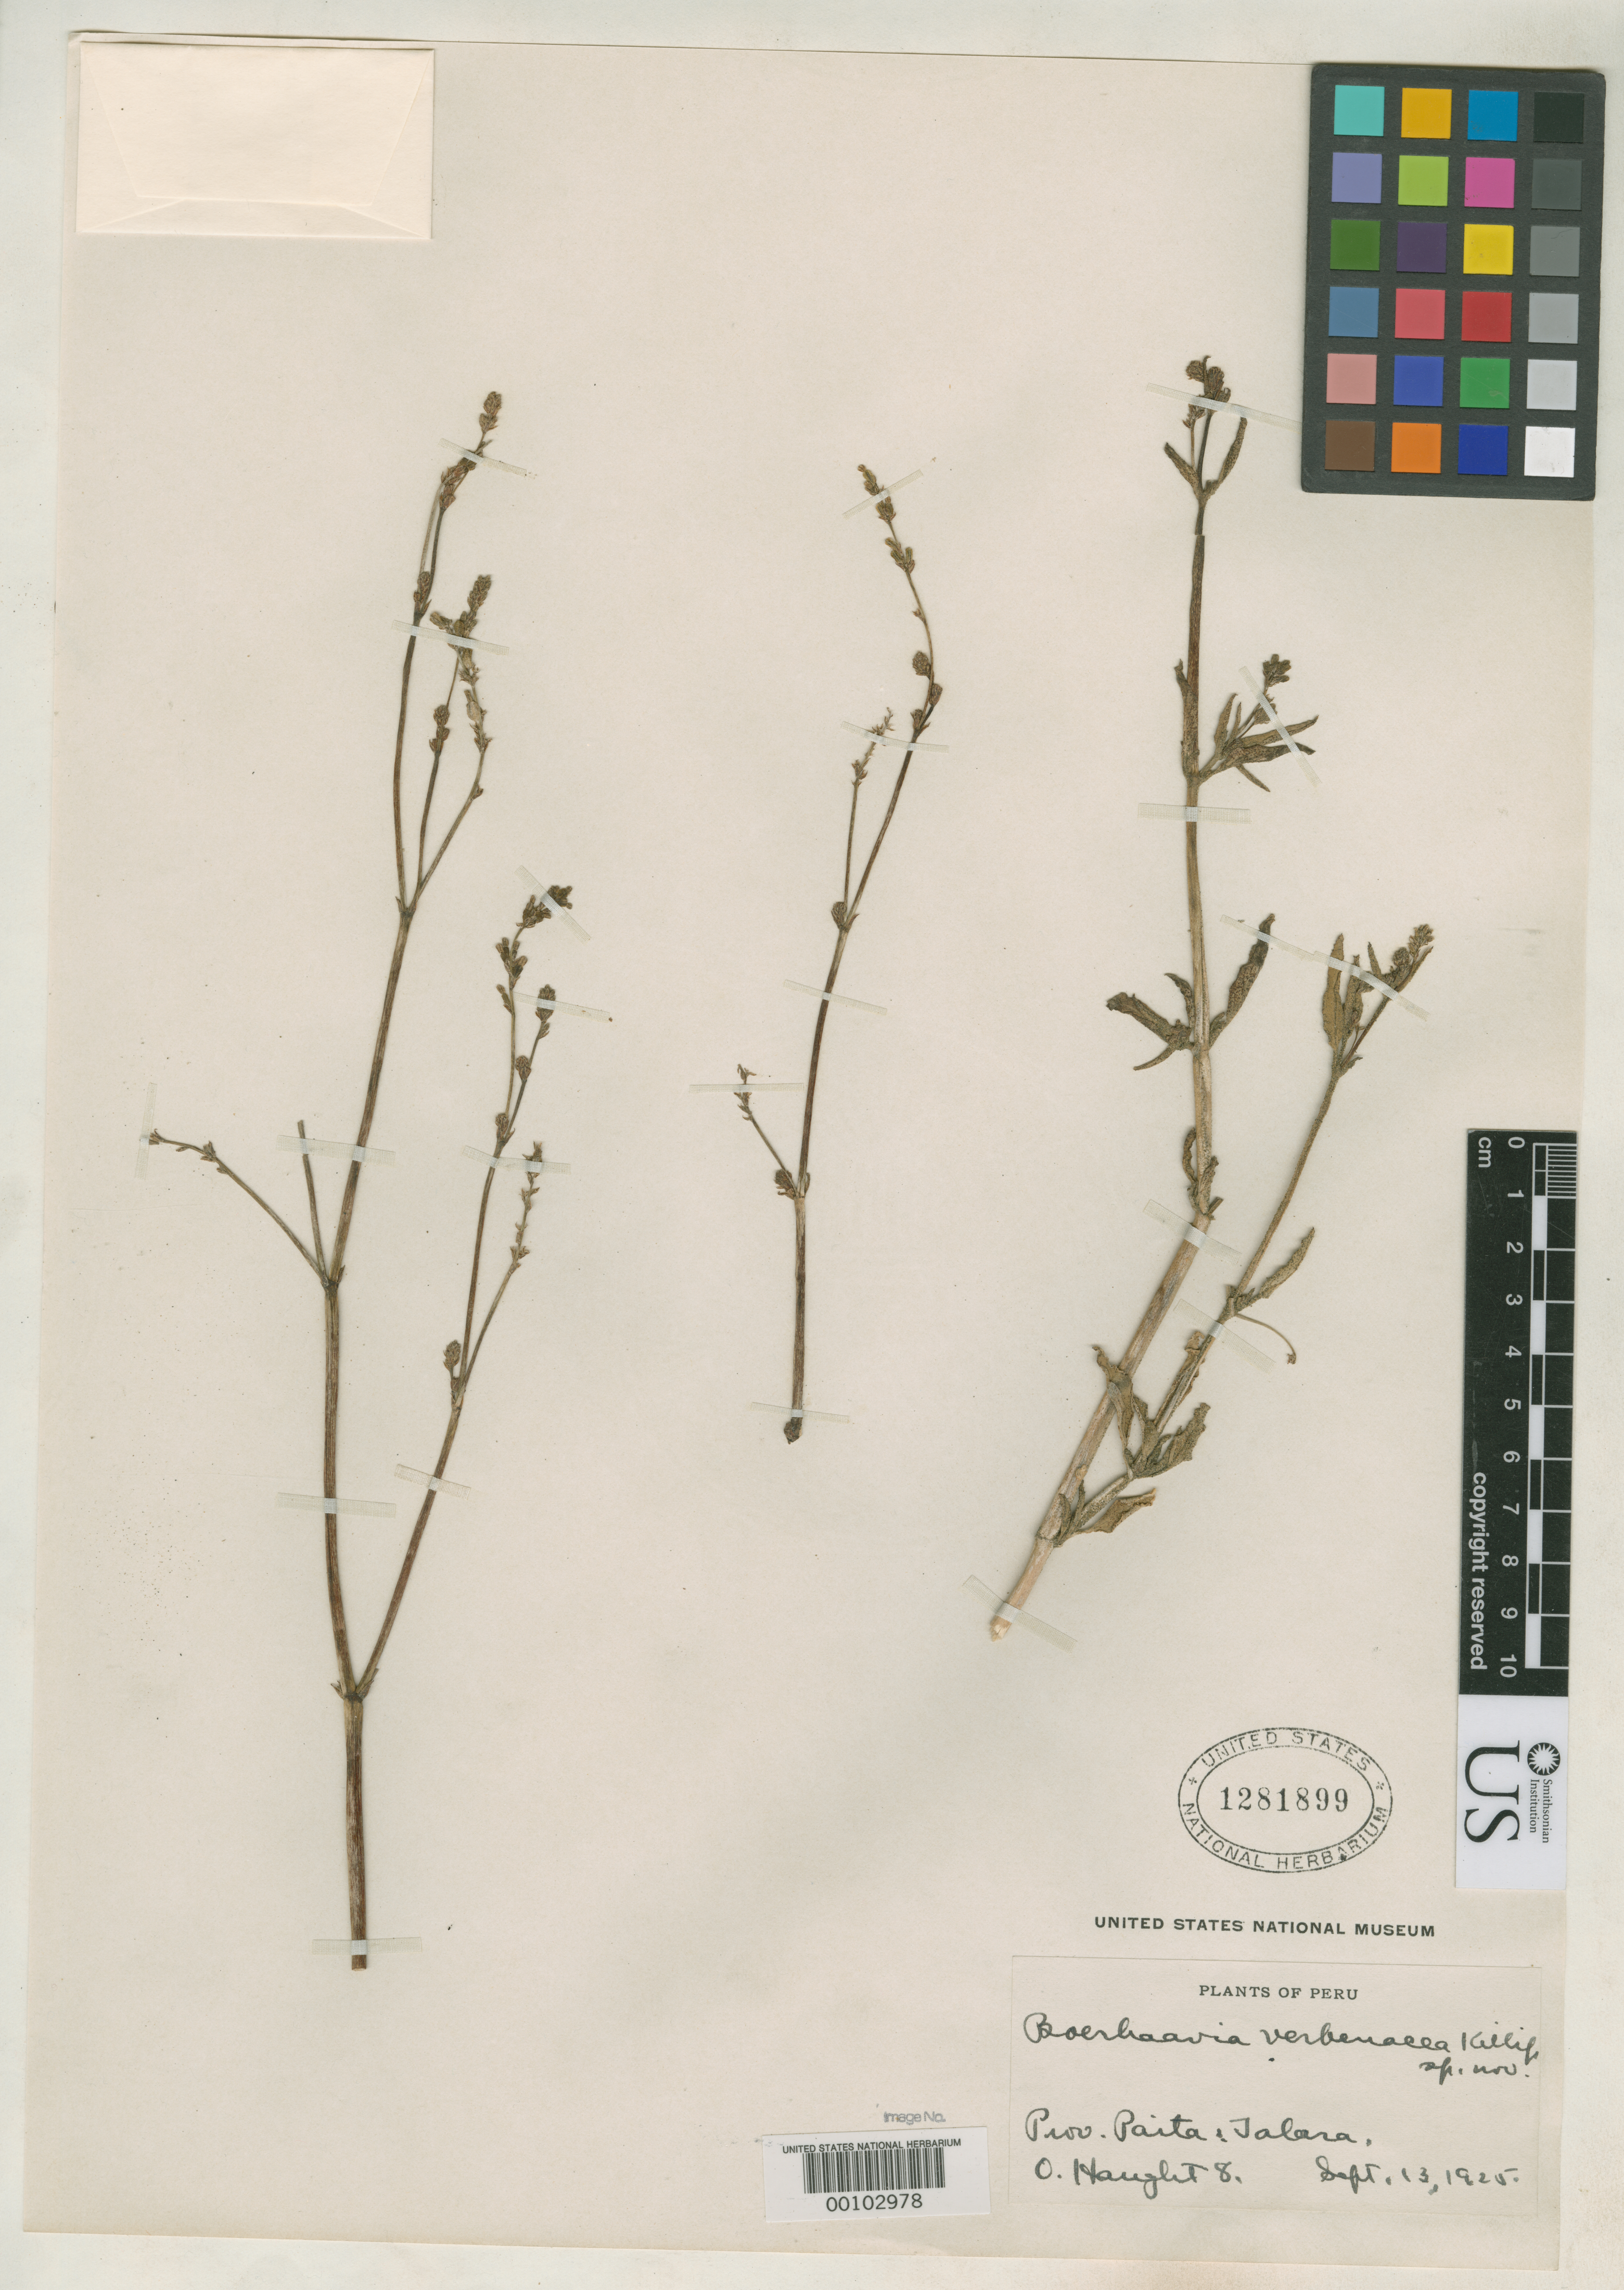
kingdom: Plantae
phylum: Tracheophyta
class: Magnoliopsida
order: Caryophyllales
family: Nyctaginaceae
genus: Boerhavia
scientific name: Boerhavia verbenacea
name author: Killip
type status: Isotype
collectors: O. L. Haught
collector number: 8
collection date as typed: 13 Sep 1925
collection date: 1925-09-13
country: Peru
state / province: Piura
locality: Paita, Lajara.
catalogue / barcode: US 1281899